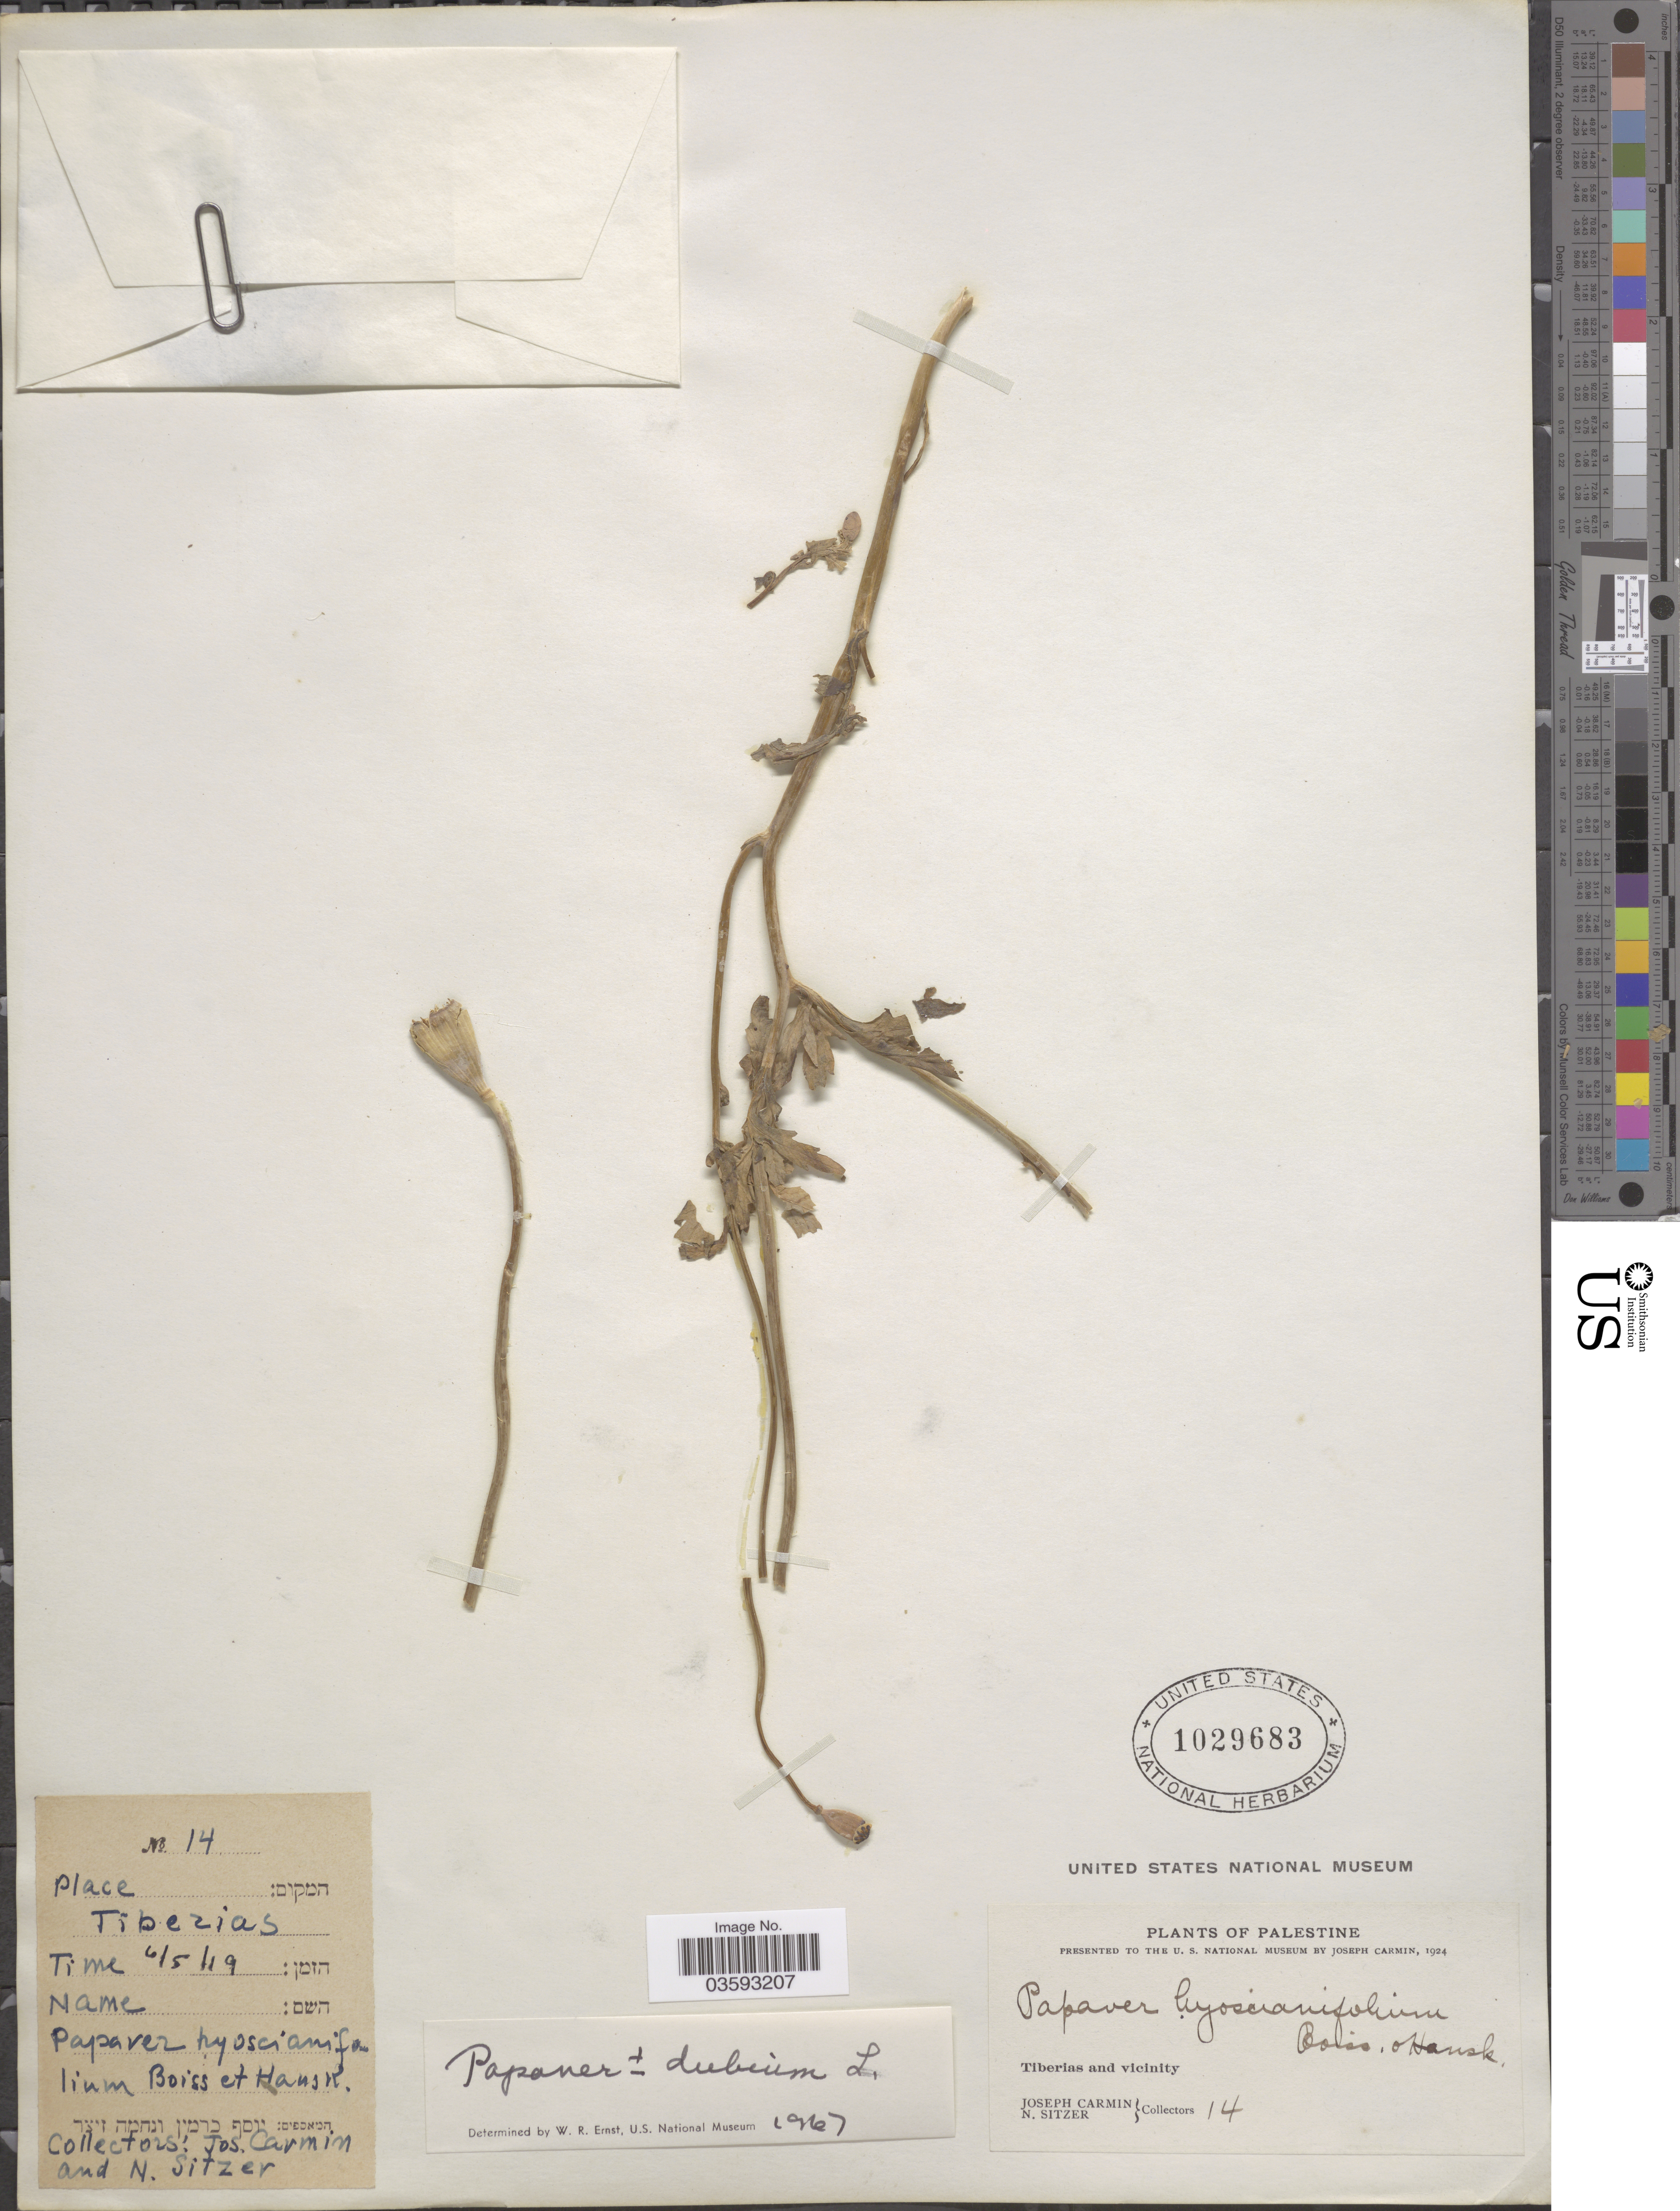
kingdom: Plantae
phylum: Tracheophyta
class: Magnoliopsida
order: Ranunculales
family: Papaveraceae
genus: Papaver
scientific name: Papaver dubium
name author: L.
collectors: J. Carmin & N. Sitzer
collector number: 14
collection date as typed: Transcribed d/m/y: 6/5/19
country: Israel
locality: Palestine. Tiberias and vicinity.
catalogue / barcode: US 1029683